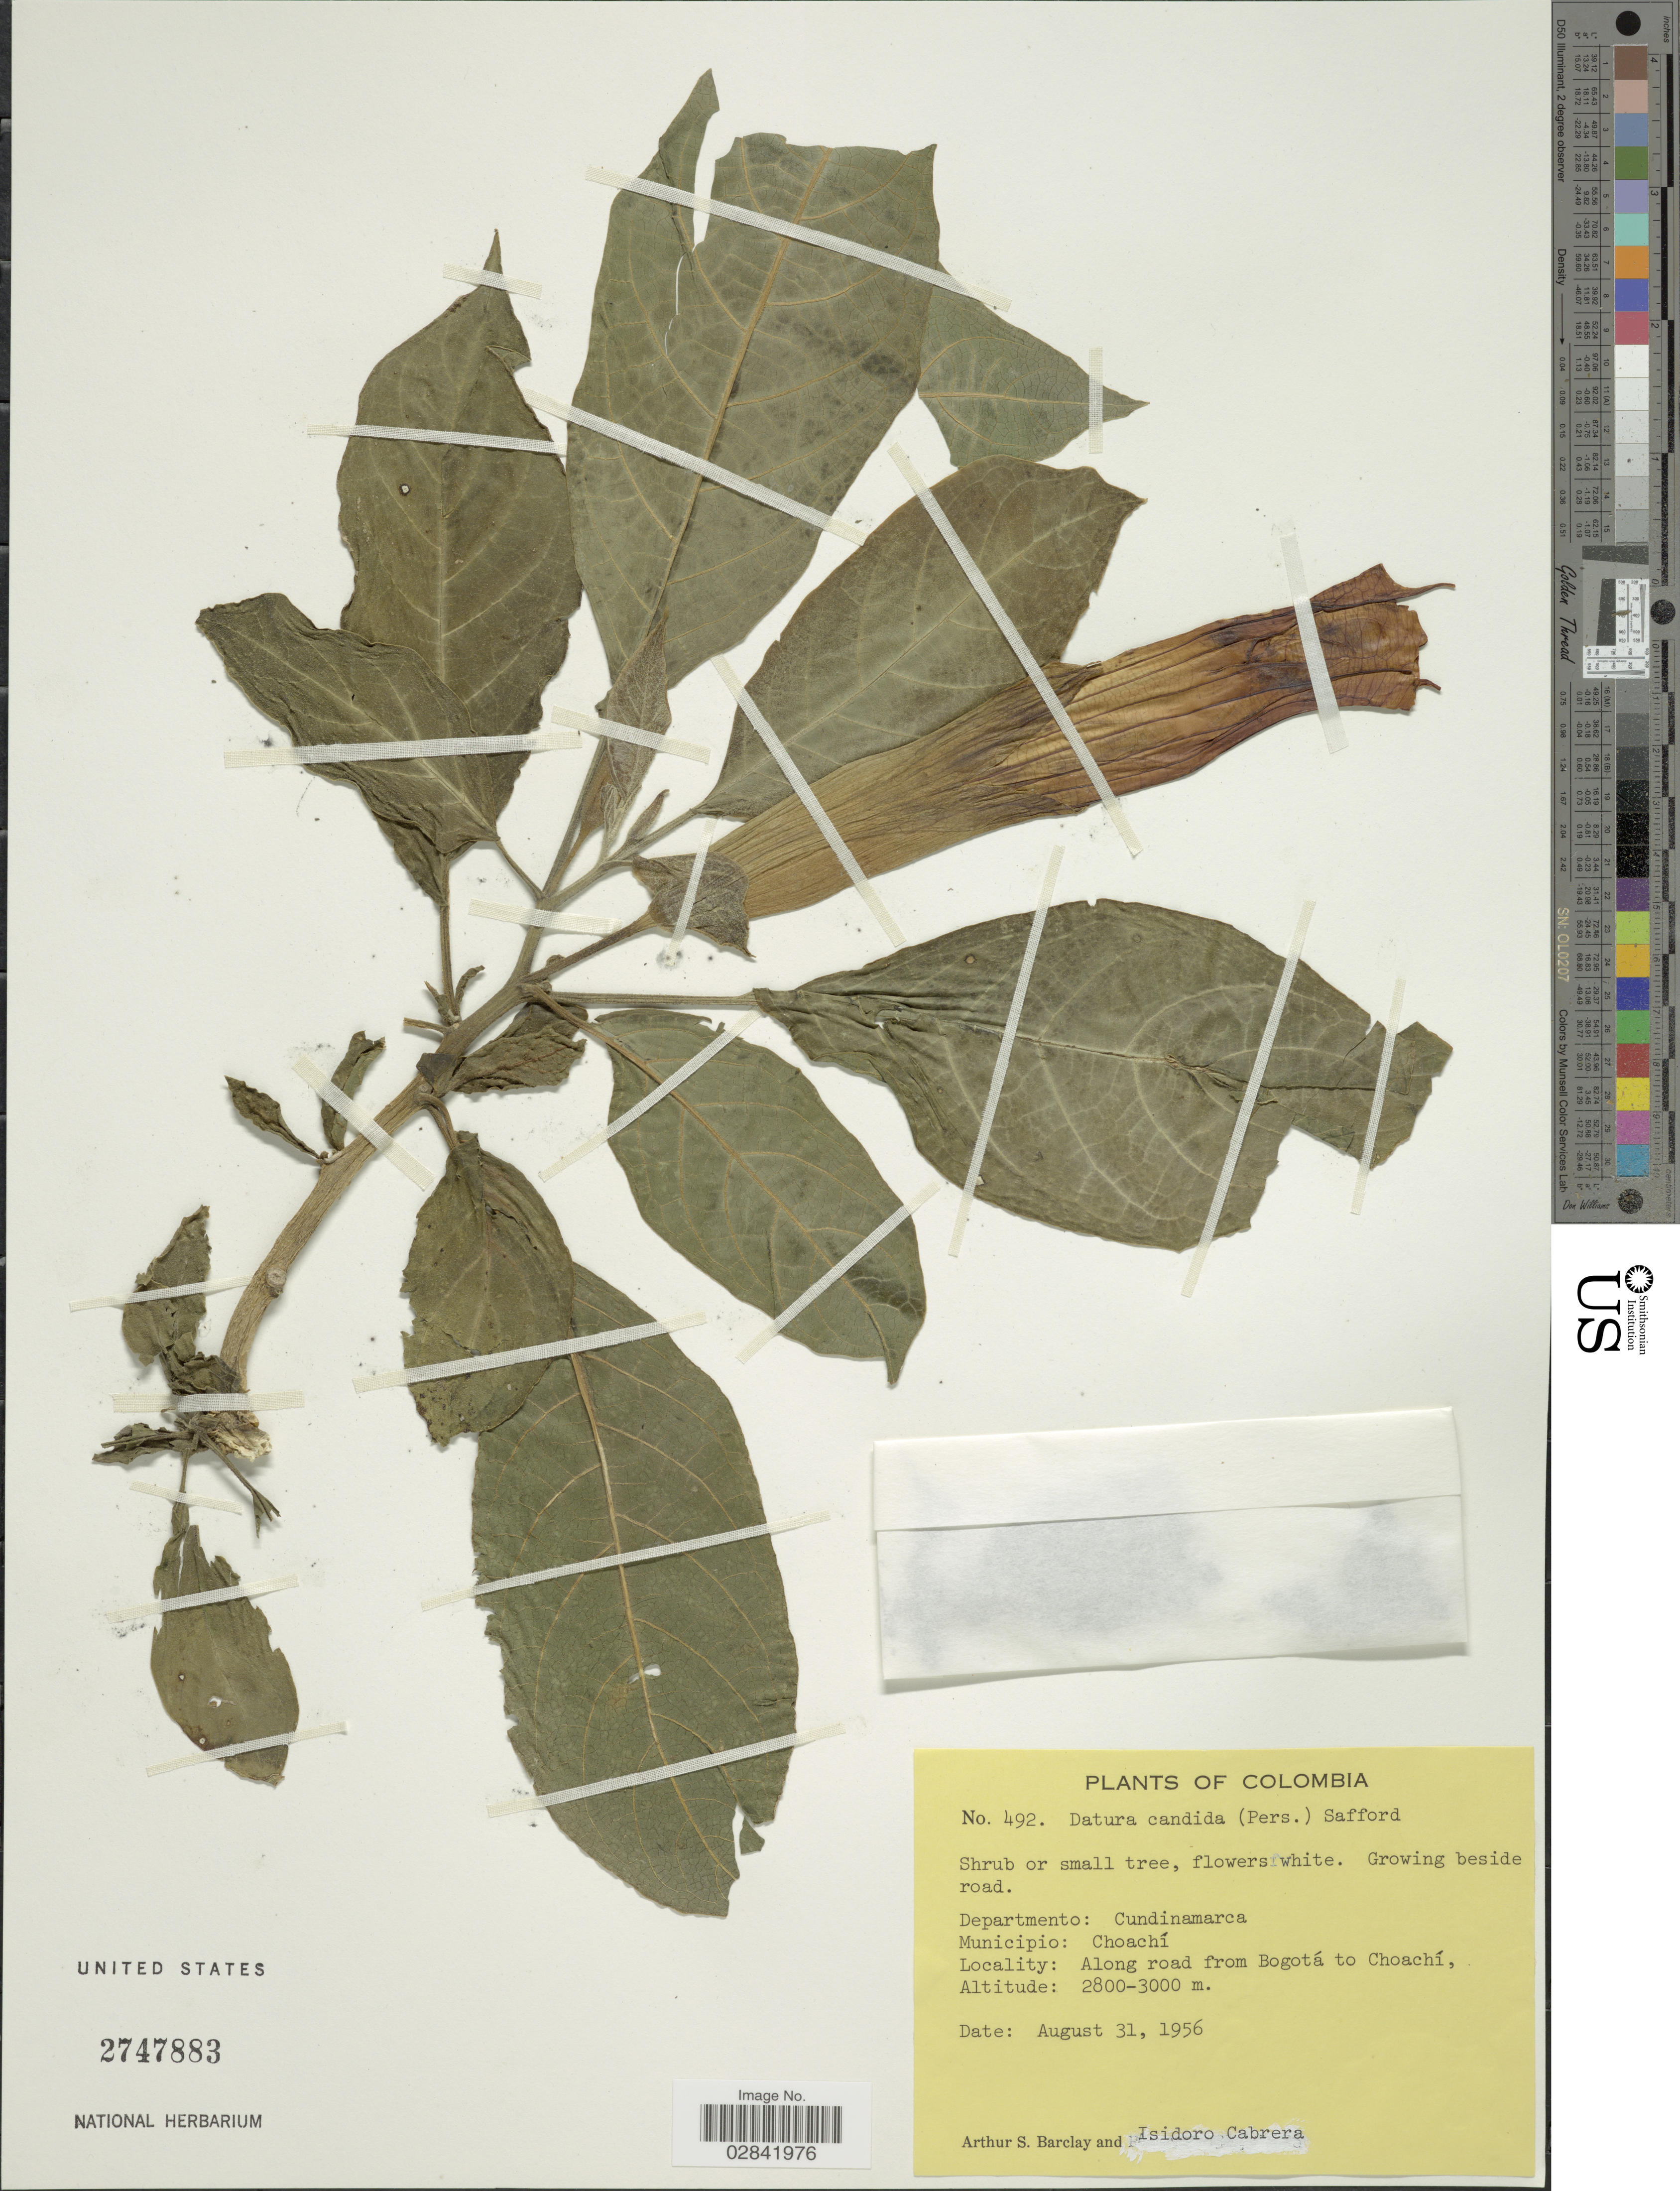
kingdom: Plantae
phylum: Tracheophyta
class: Magnoliopsida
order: Solanales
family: Solanaceae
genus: Brugmansia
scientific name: Brugmansia x candida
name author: Pers.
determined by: (US) Smithsonian Institution - National Museum of Natural History - Department of Botany (UNITED STATES)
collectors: A. S. Barclay & I. Cabrera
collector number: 492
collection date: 1956-08-31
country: Colombia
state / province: Cundinamarca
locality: Departmento: Cundinamarca, Municipio: Choachí. Along road from Bogotá to Choachí.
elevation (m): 2800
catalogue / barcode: US 2747883